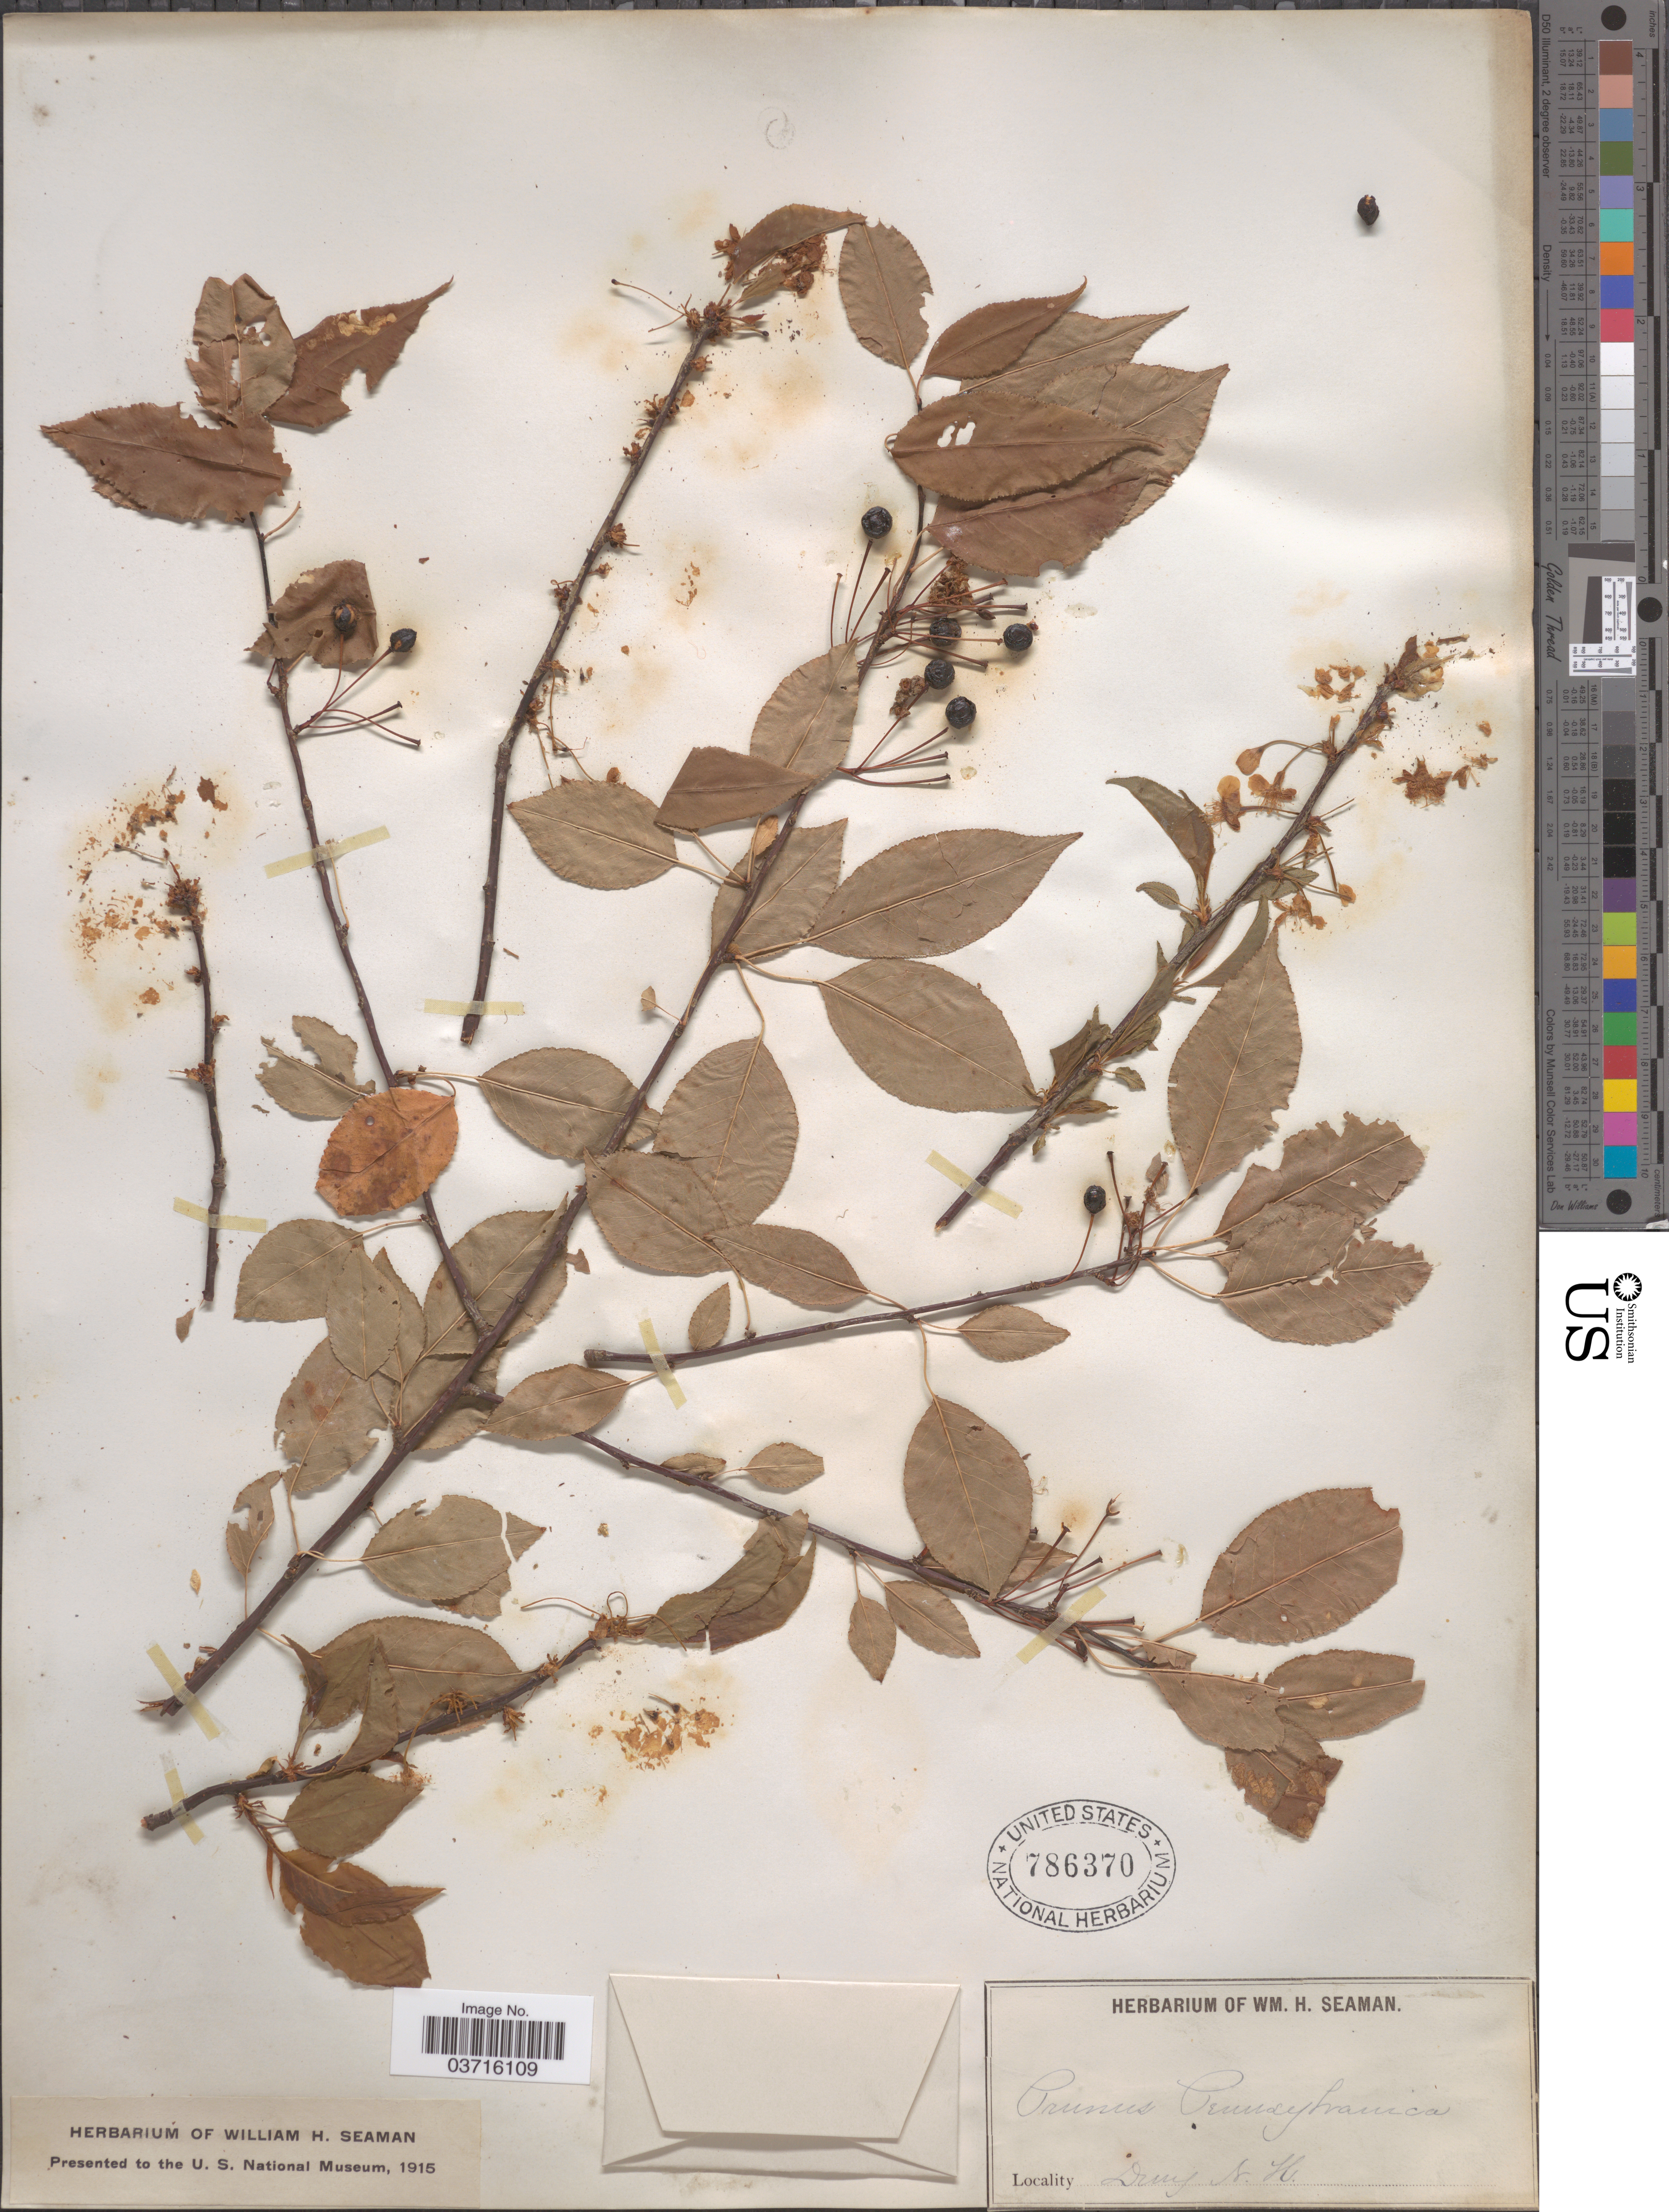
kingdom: Plantae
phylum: Tracheophyta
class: Magnoliopsida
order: Rosales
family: Rosaceae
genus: Prunus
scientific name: Prunus pensylvanica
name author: L. f.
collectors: Ex herb. W. H. Seaman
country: United States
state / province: New Hampshire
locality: Derry.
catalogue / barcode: US 786370